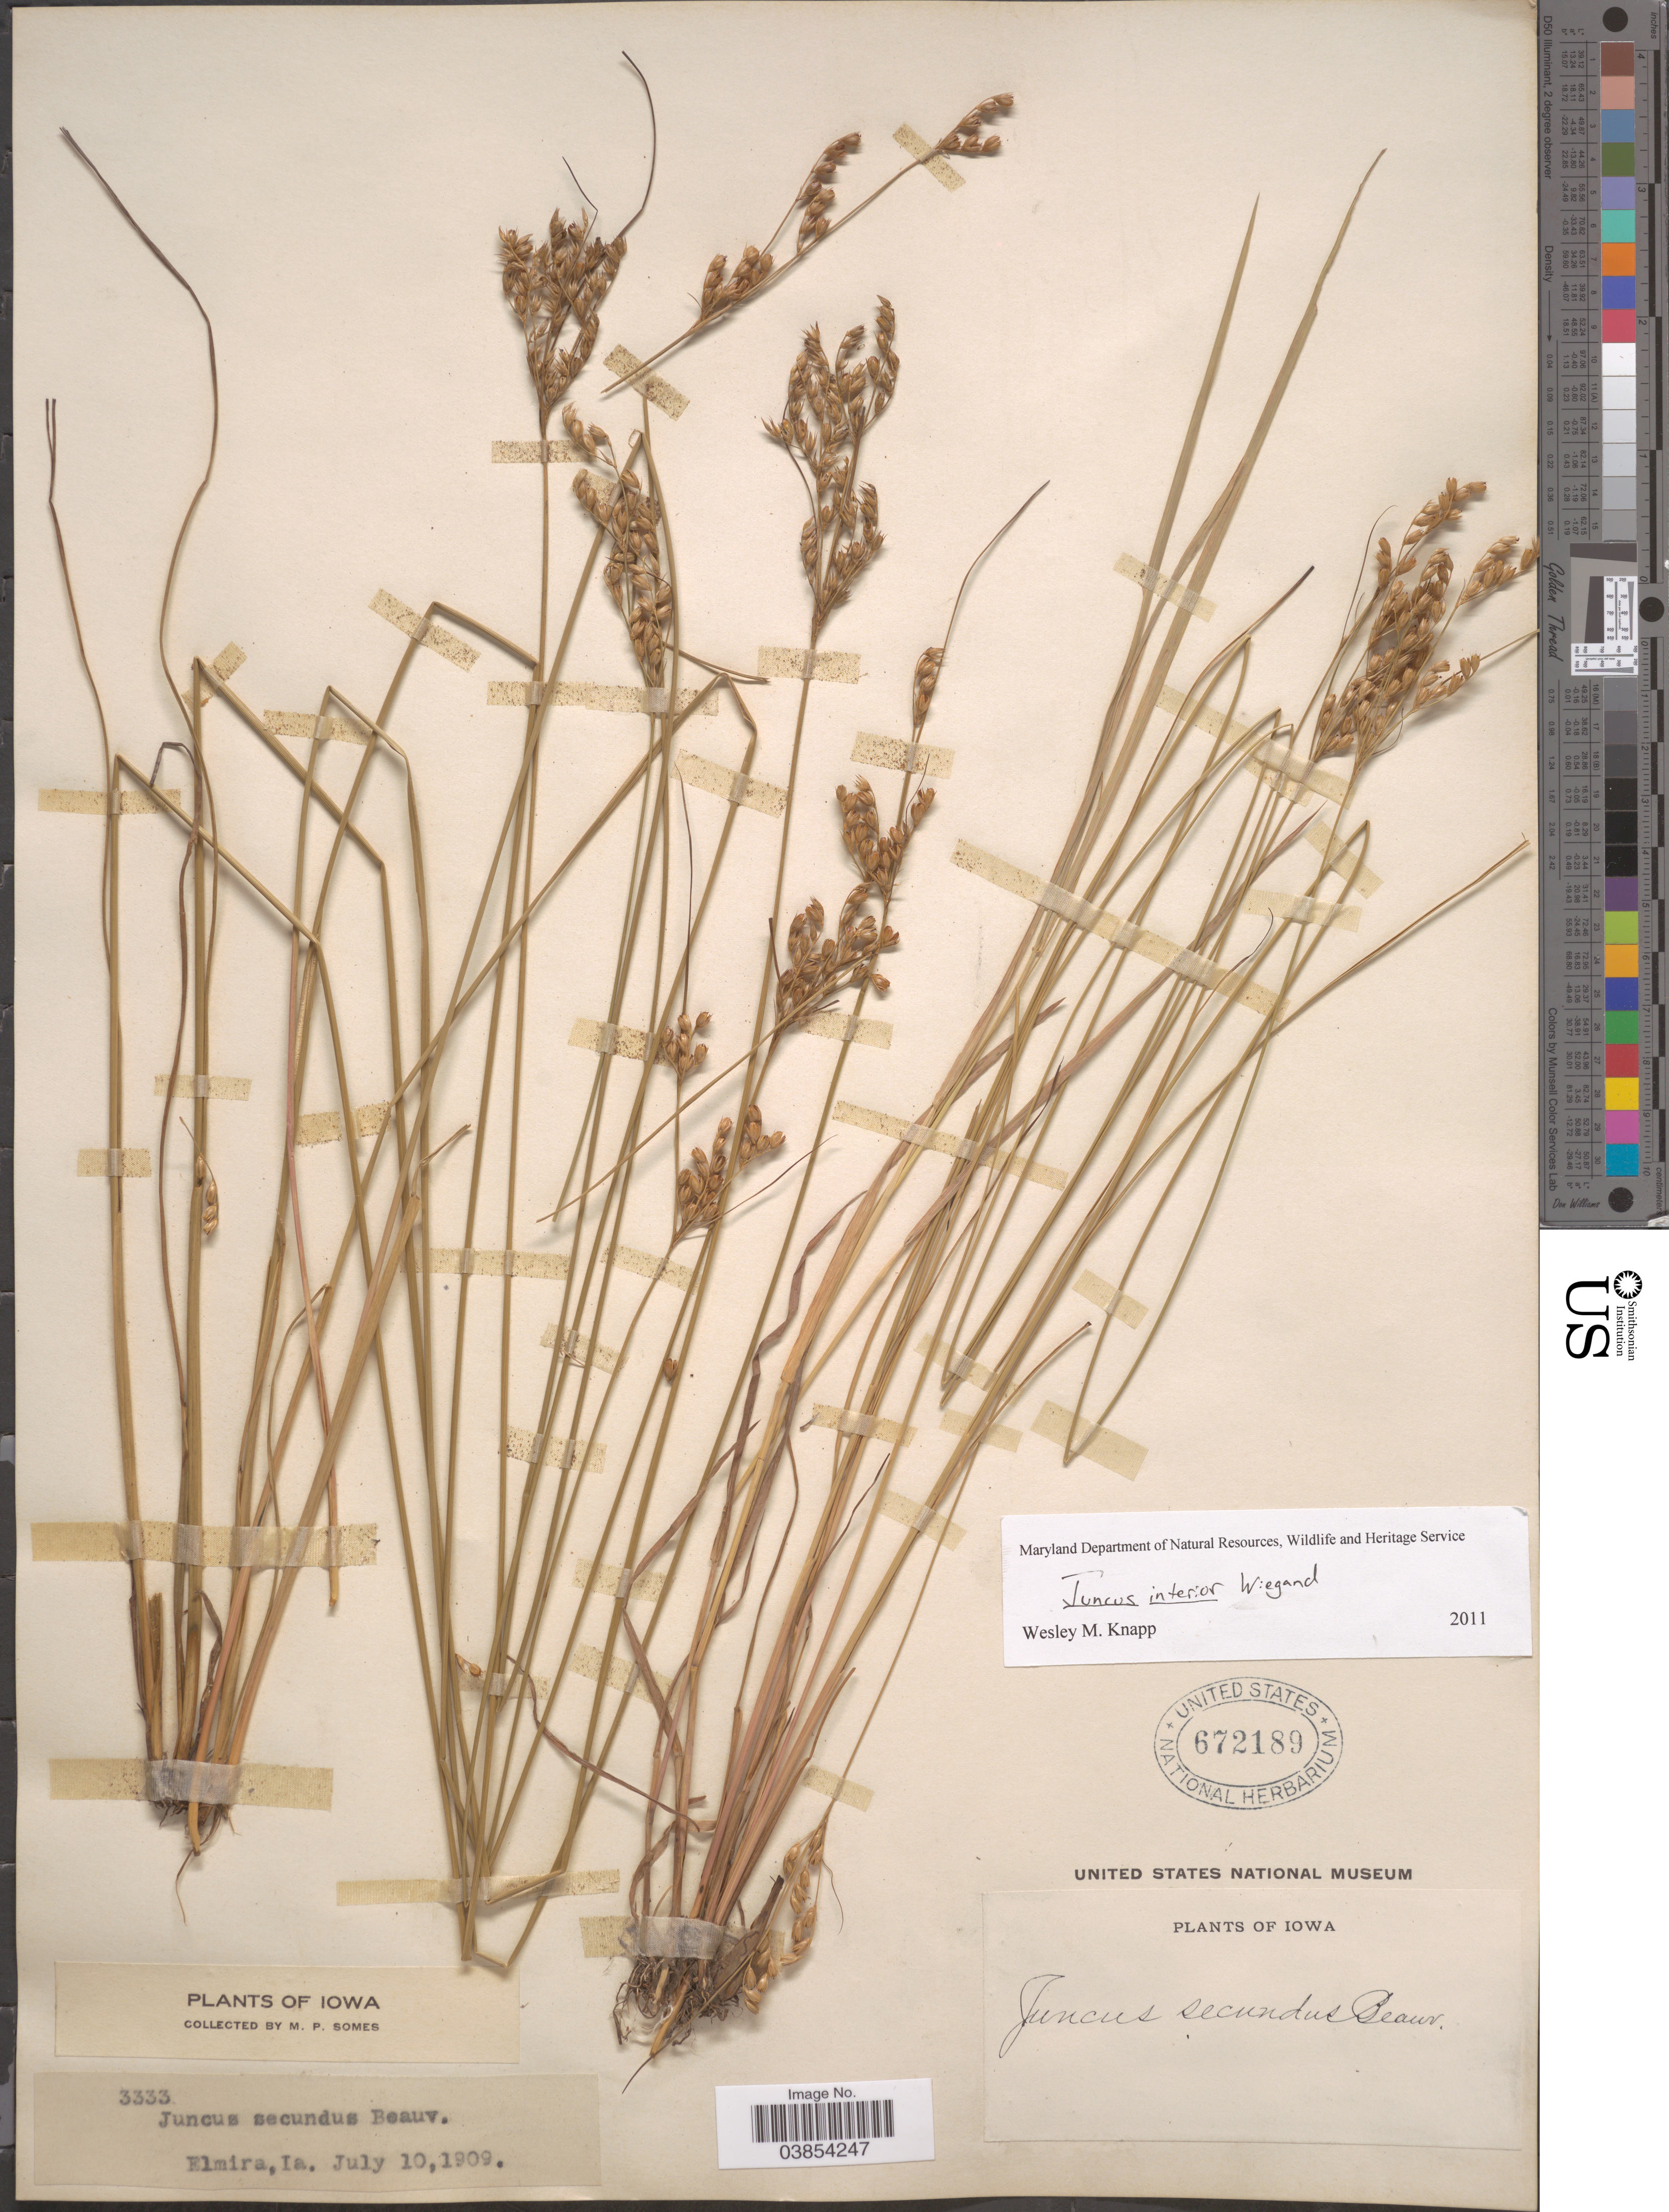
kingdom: Plantae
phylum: Tracheophyta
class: Liliopsida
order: Poales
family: Juncaceae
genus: Juncus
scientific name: Juncus interior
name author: Wiegand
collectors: M. Somes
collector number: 3333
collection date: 1909-07-10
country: United States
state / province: Iowa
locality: Elmira.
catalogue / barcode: US 672189